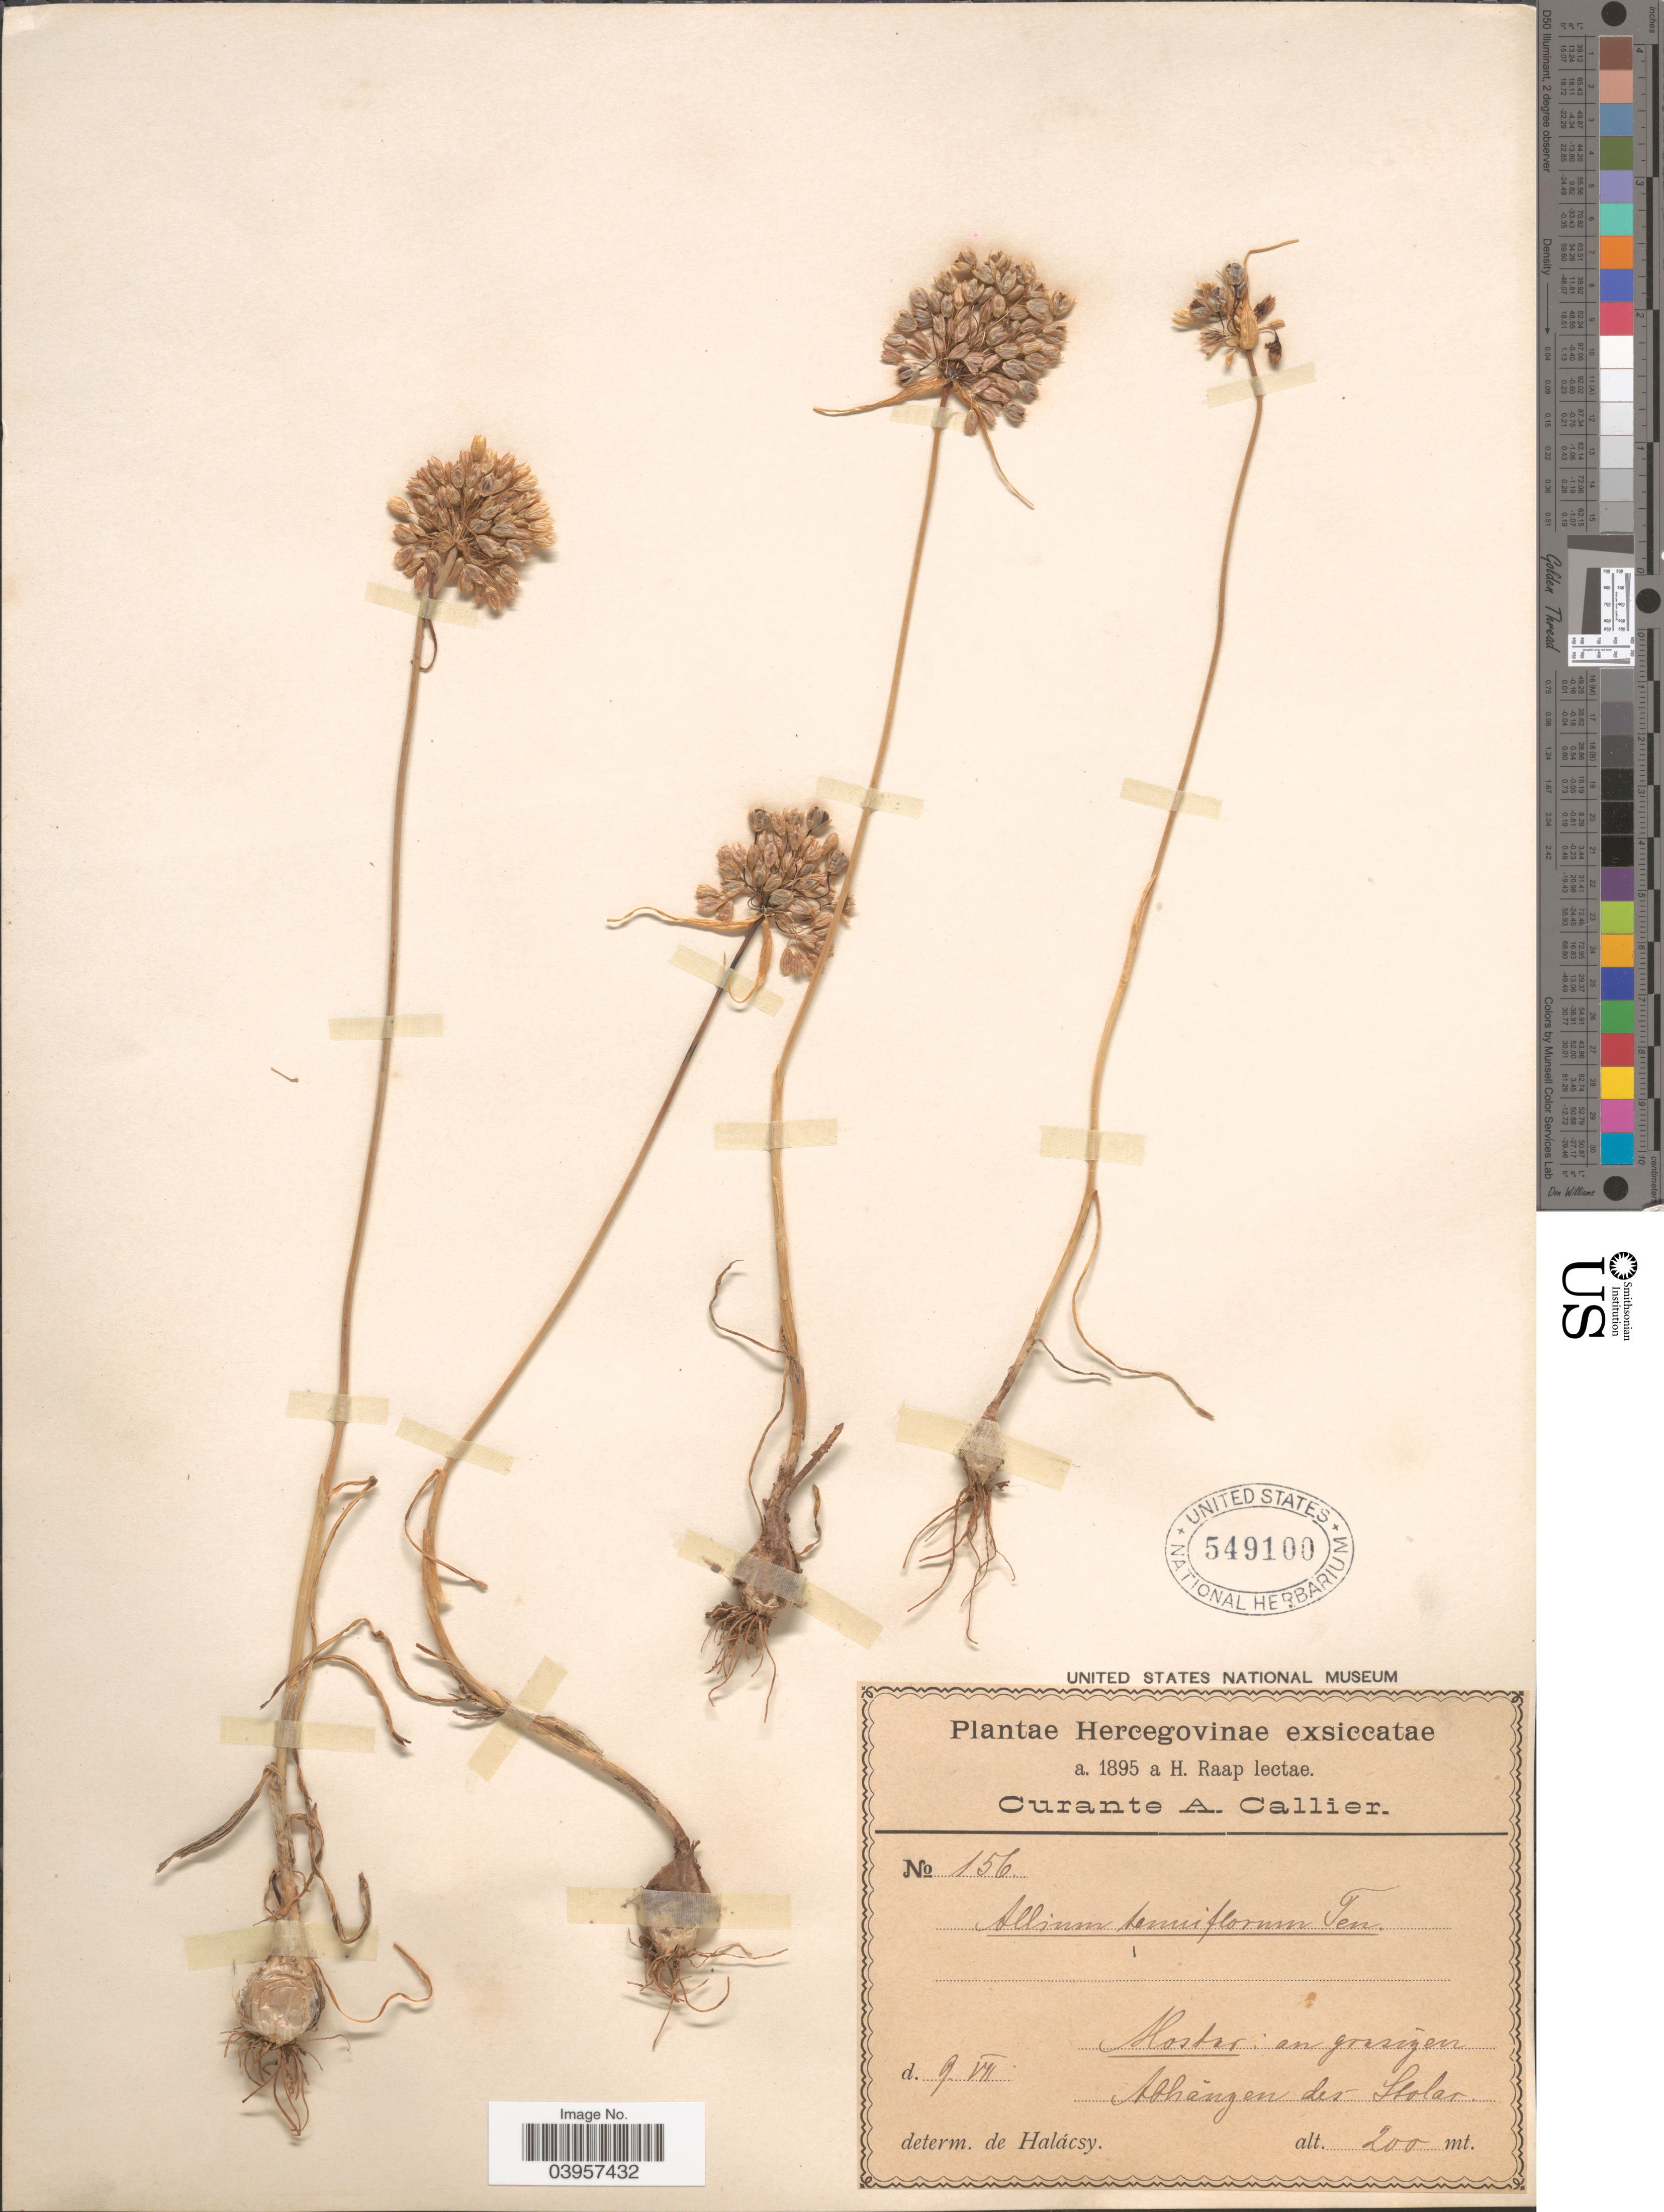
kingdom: Plantae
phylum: Tracheophyta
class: Liliopsida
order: Asparagales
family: Amaryllidaceae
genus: Allium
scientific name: Allium tenuiflorum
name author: Ten.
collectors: H. Raap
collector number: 156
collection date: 1895-07-09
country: Bosnia and Herzegovina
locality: Hercegovinae. Mostar: an grasigen Abhangen des Stolar.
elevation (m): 200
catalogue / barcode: US 549100